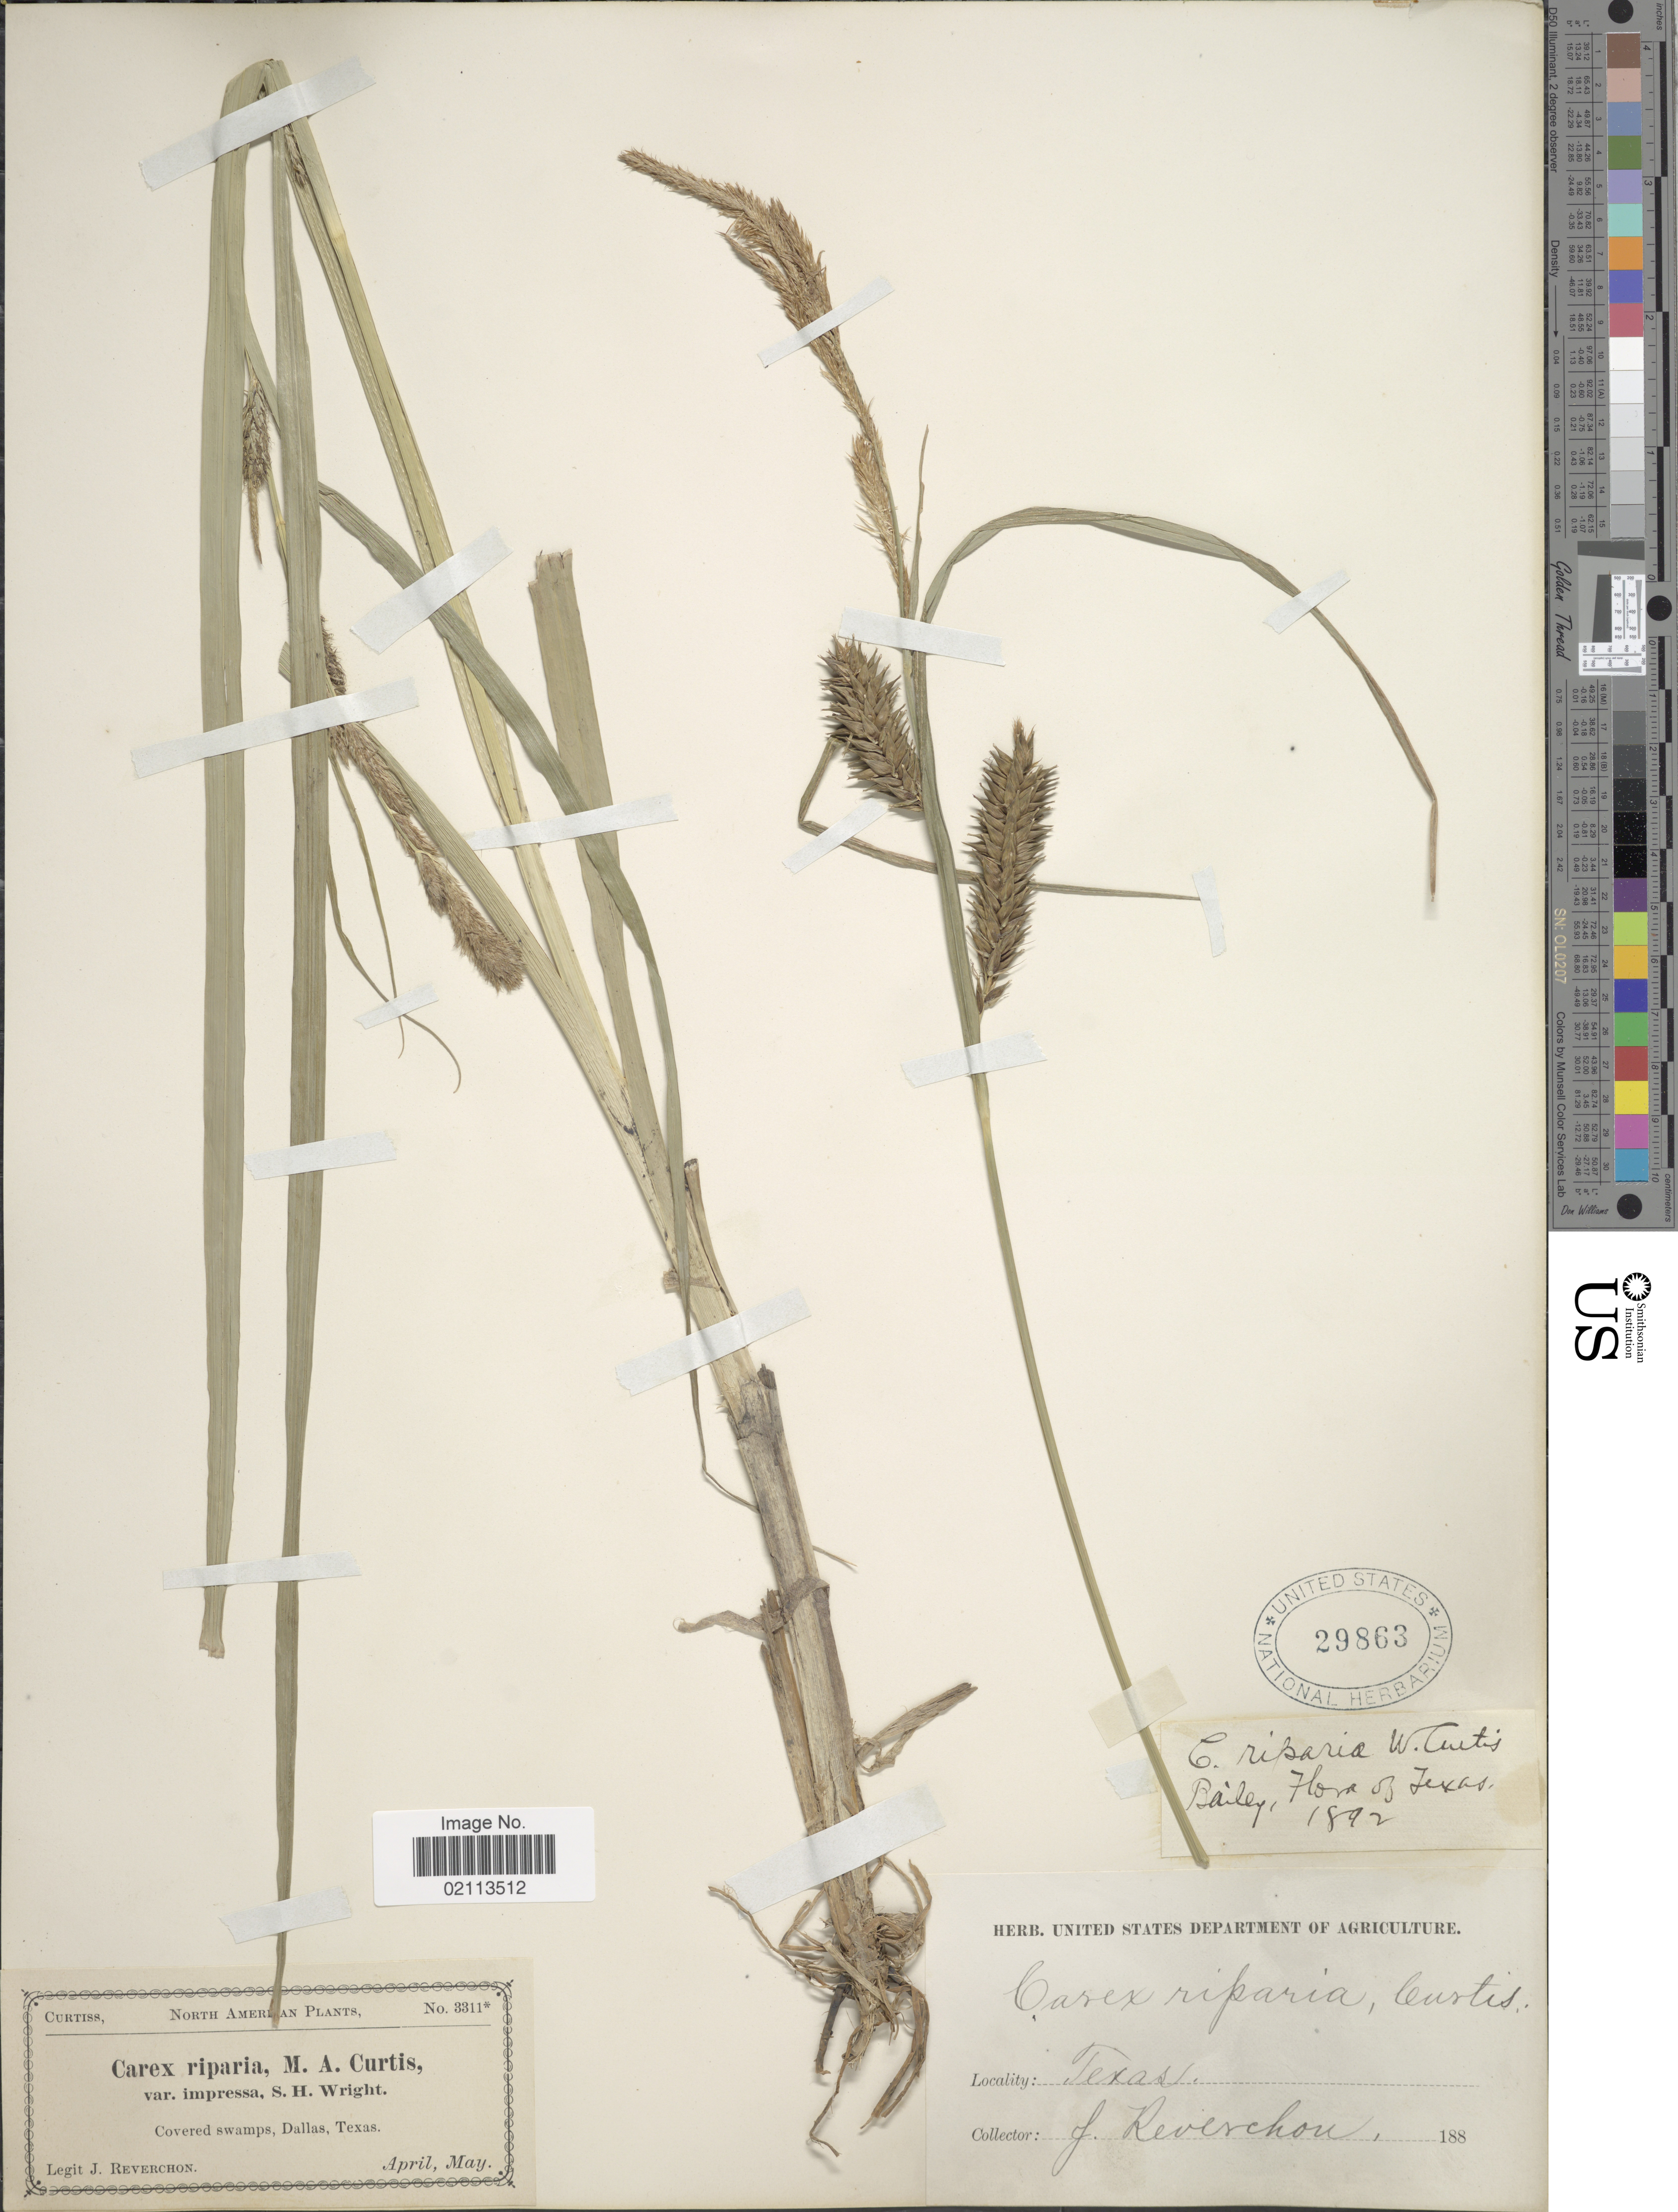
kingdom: Plantae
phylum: Tracheophyta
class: Liliopsida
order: Poales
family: Cyperaceae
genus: Carex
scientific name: Carex hyalinolepis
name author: Steud.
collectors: J. Reverchon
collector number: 3311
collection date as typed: April, May 188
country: United States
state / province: Texas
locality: Covered swamps, Dallas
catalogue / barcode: US 29863